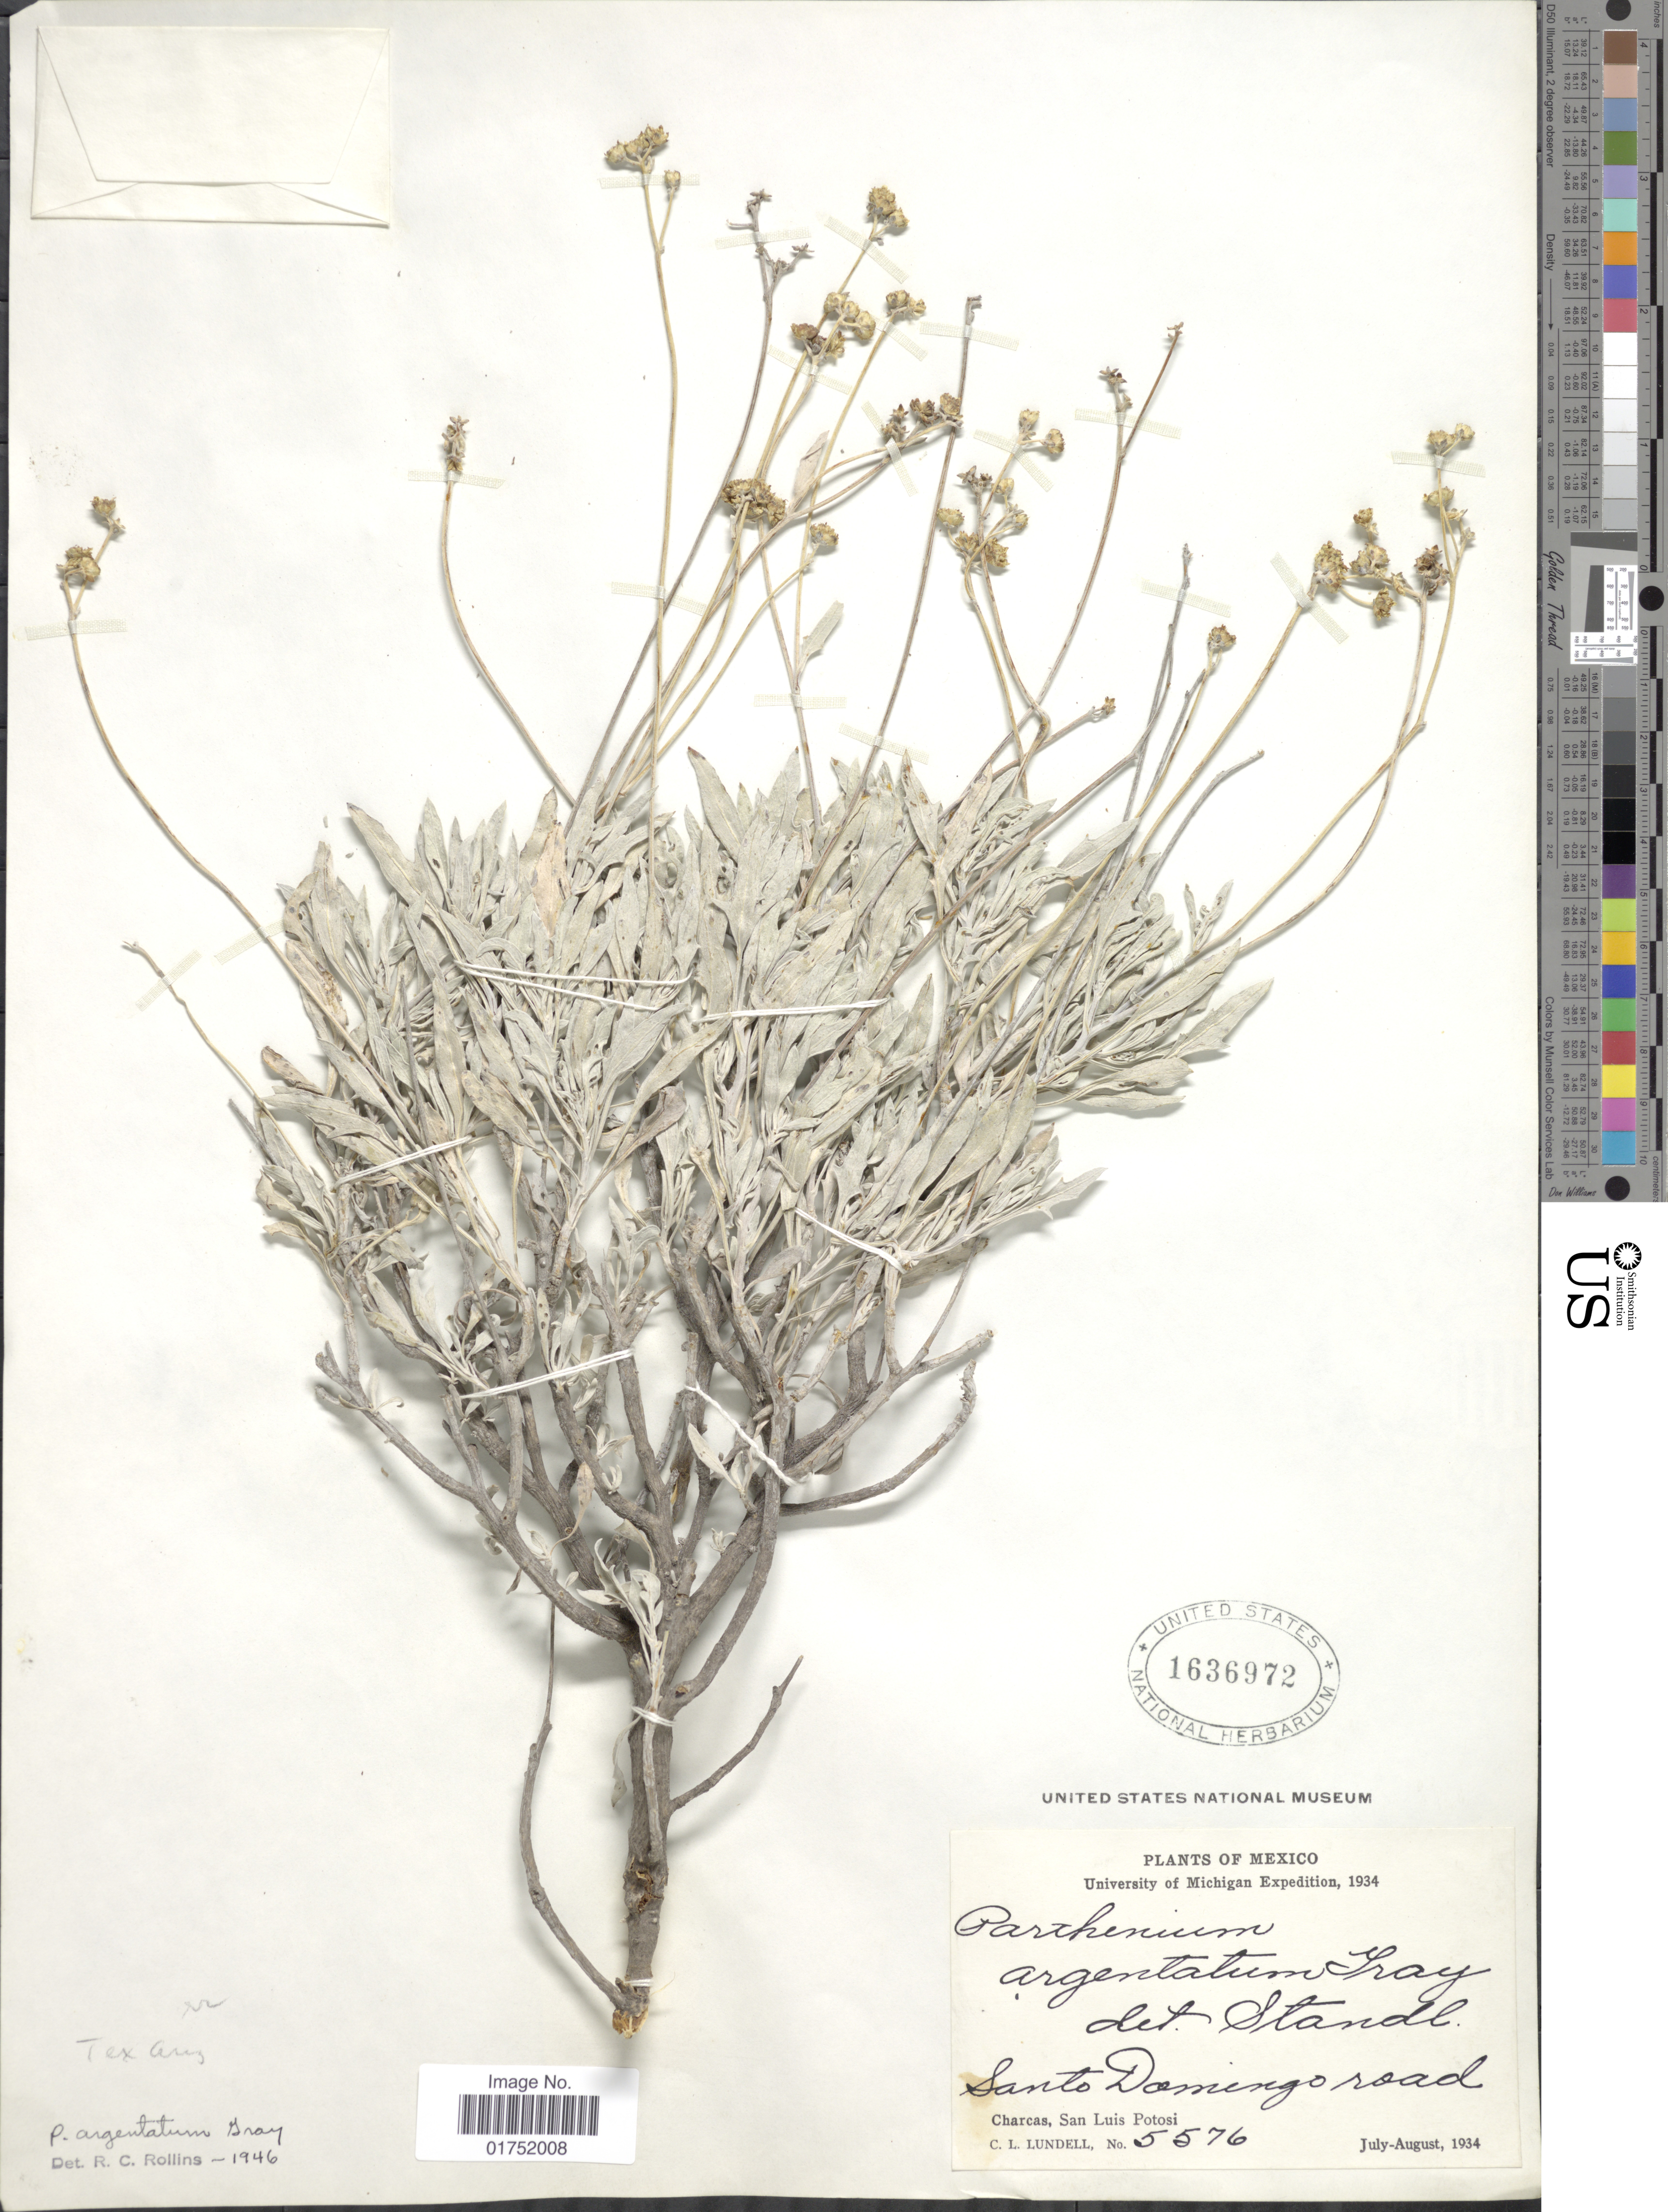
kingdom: Plantae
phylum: Tracheophyta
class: Magnoliopsida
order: Asterales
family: Asteraceae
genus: Parthenium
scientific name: Parthenium argentatum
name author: A. Gray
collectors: C. L. Lundell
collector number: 5576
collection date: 1934-07/1934-08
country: Mexico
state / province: San Luis Potosí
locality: Santo Domingo road, Charcas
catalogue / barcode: US 1636972